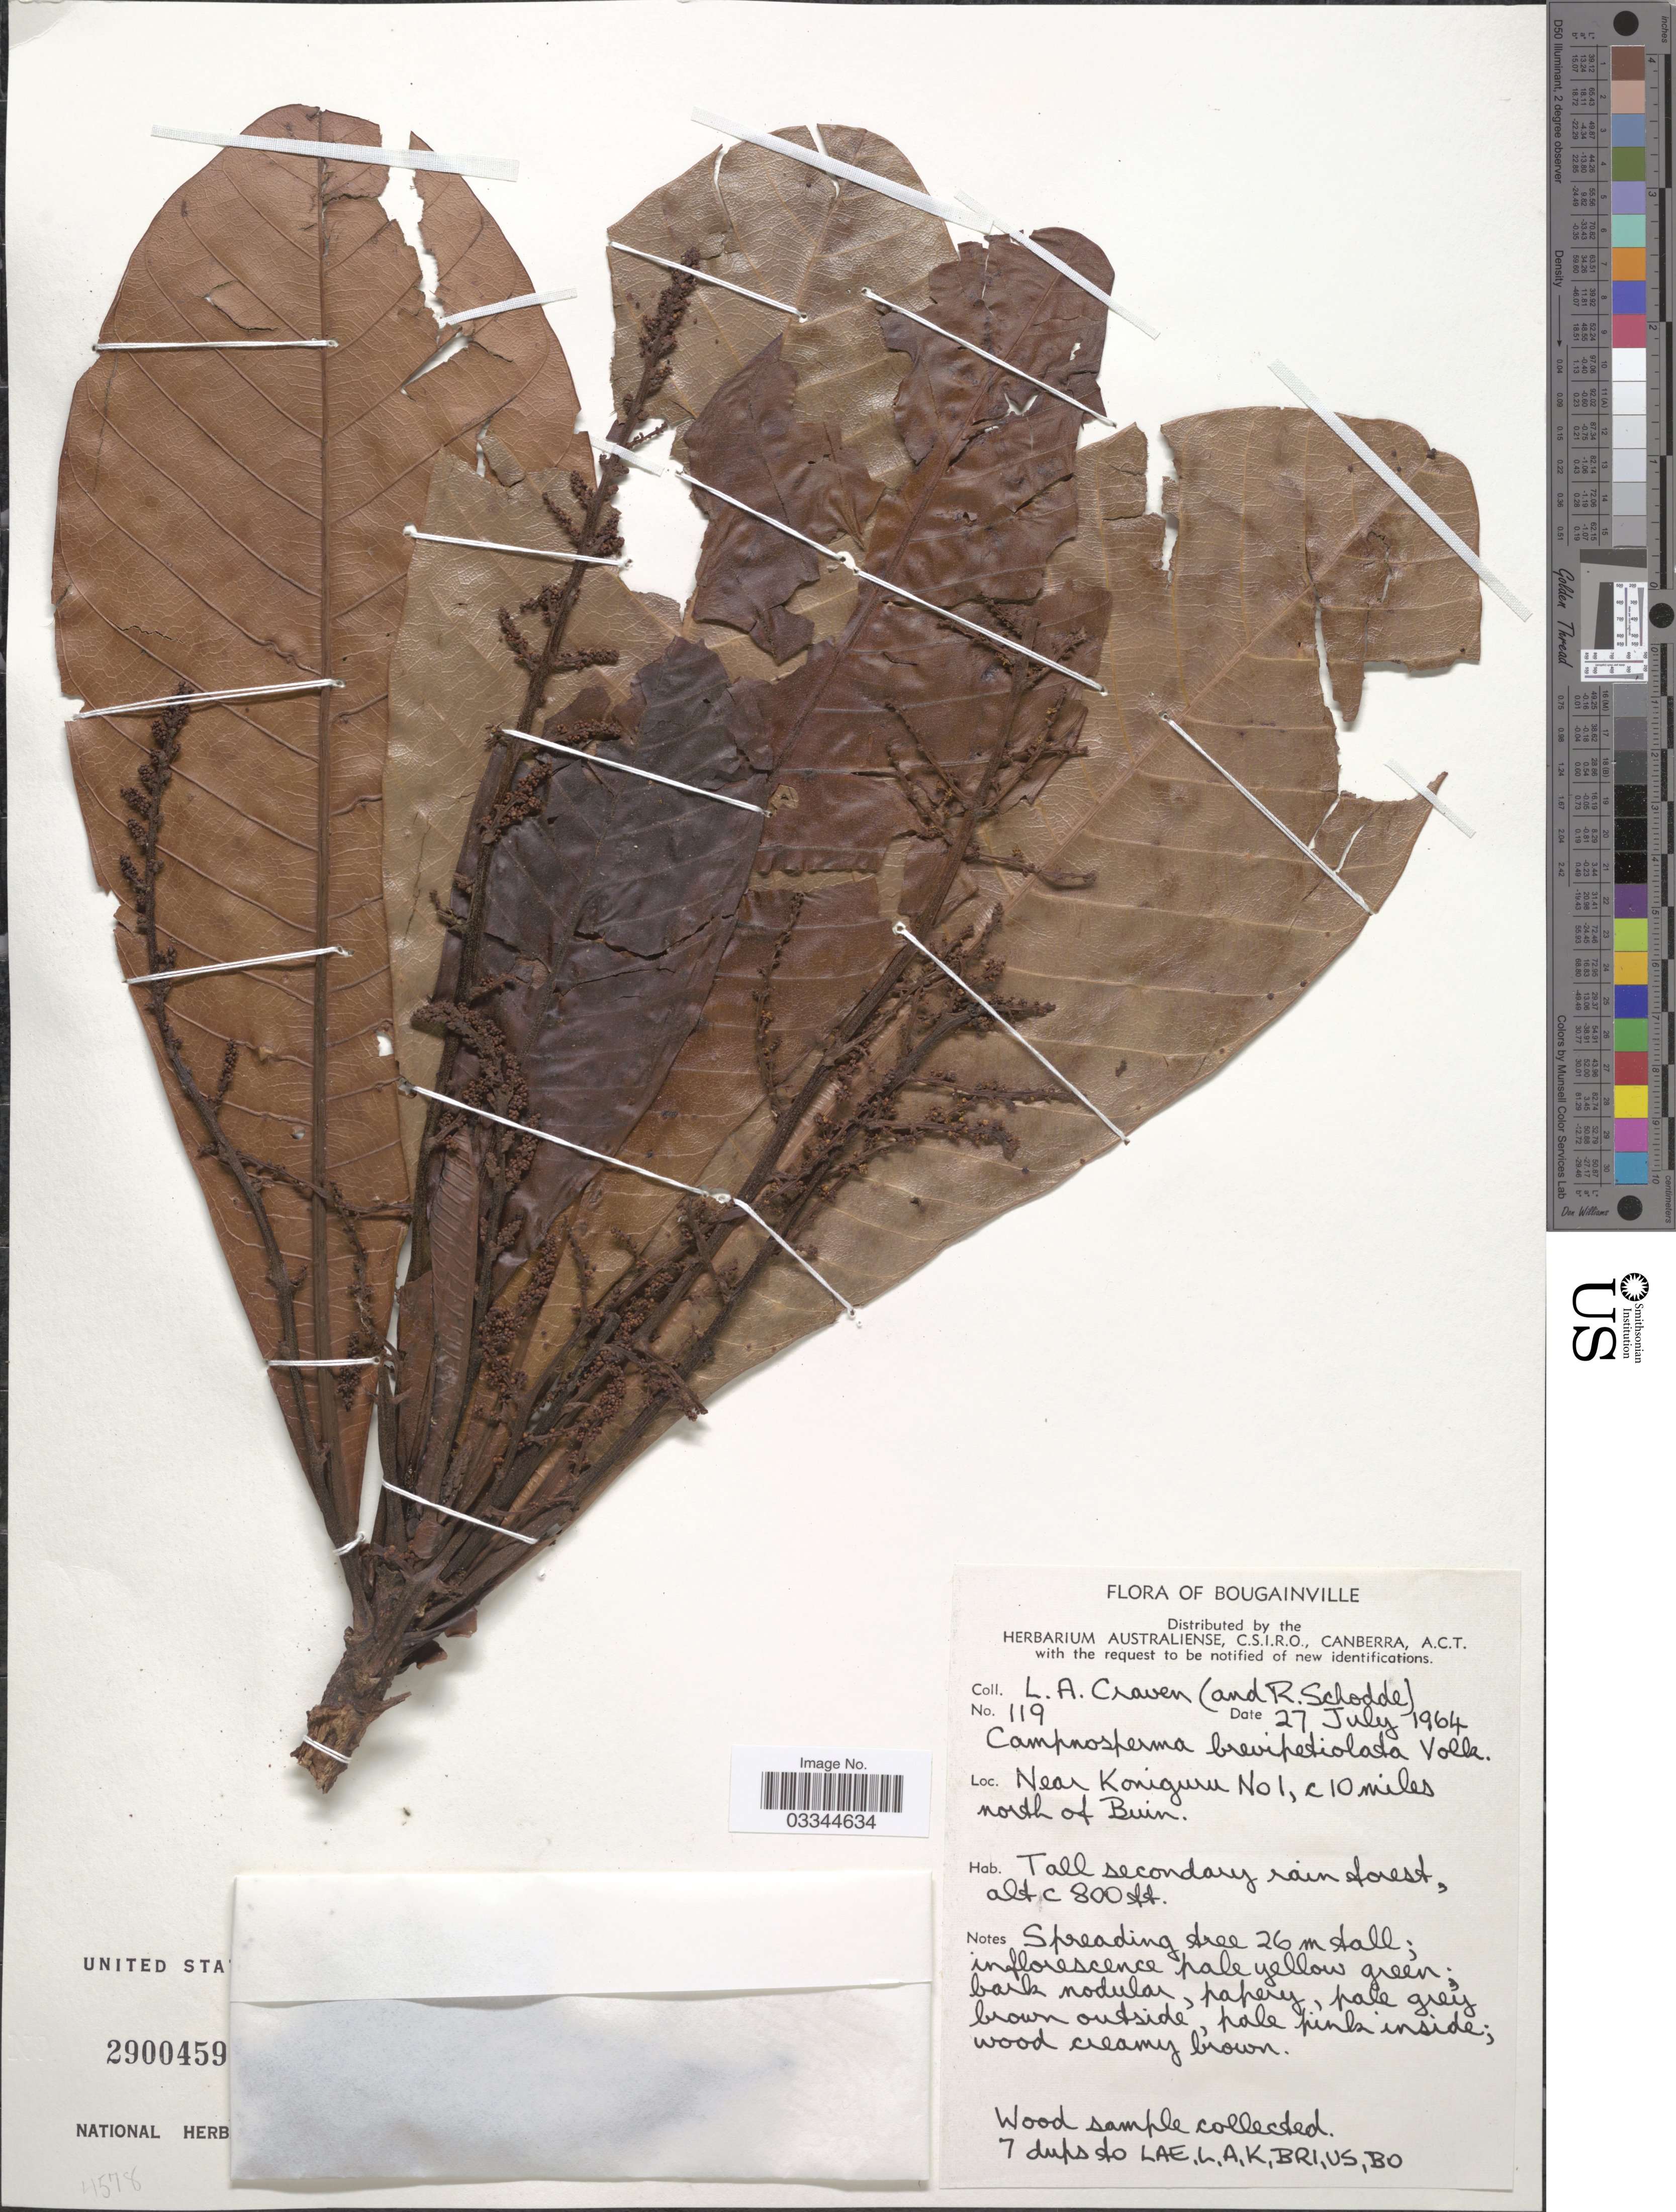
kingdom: Plantae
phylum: Tracheophyta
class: Magnoliopsida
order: Sapindales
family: Anacardiaceae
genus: Campnosperma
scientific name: Campnosperma brevipetiolatum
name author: Volk.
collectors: L. A. Craven & R. Schodde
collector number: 119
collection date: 1964-07-27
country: Papua New Guinea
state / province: Bougainville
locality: Near Koniguru No 1, c 10 miles north of Buin.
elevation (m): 244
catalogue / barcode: US 2900459